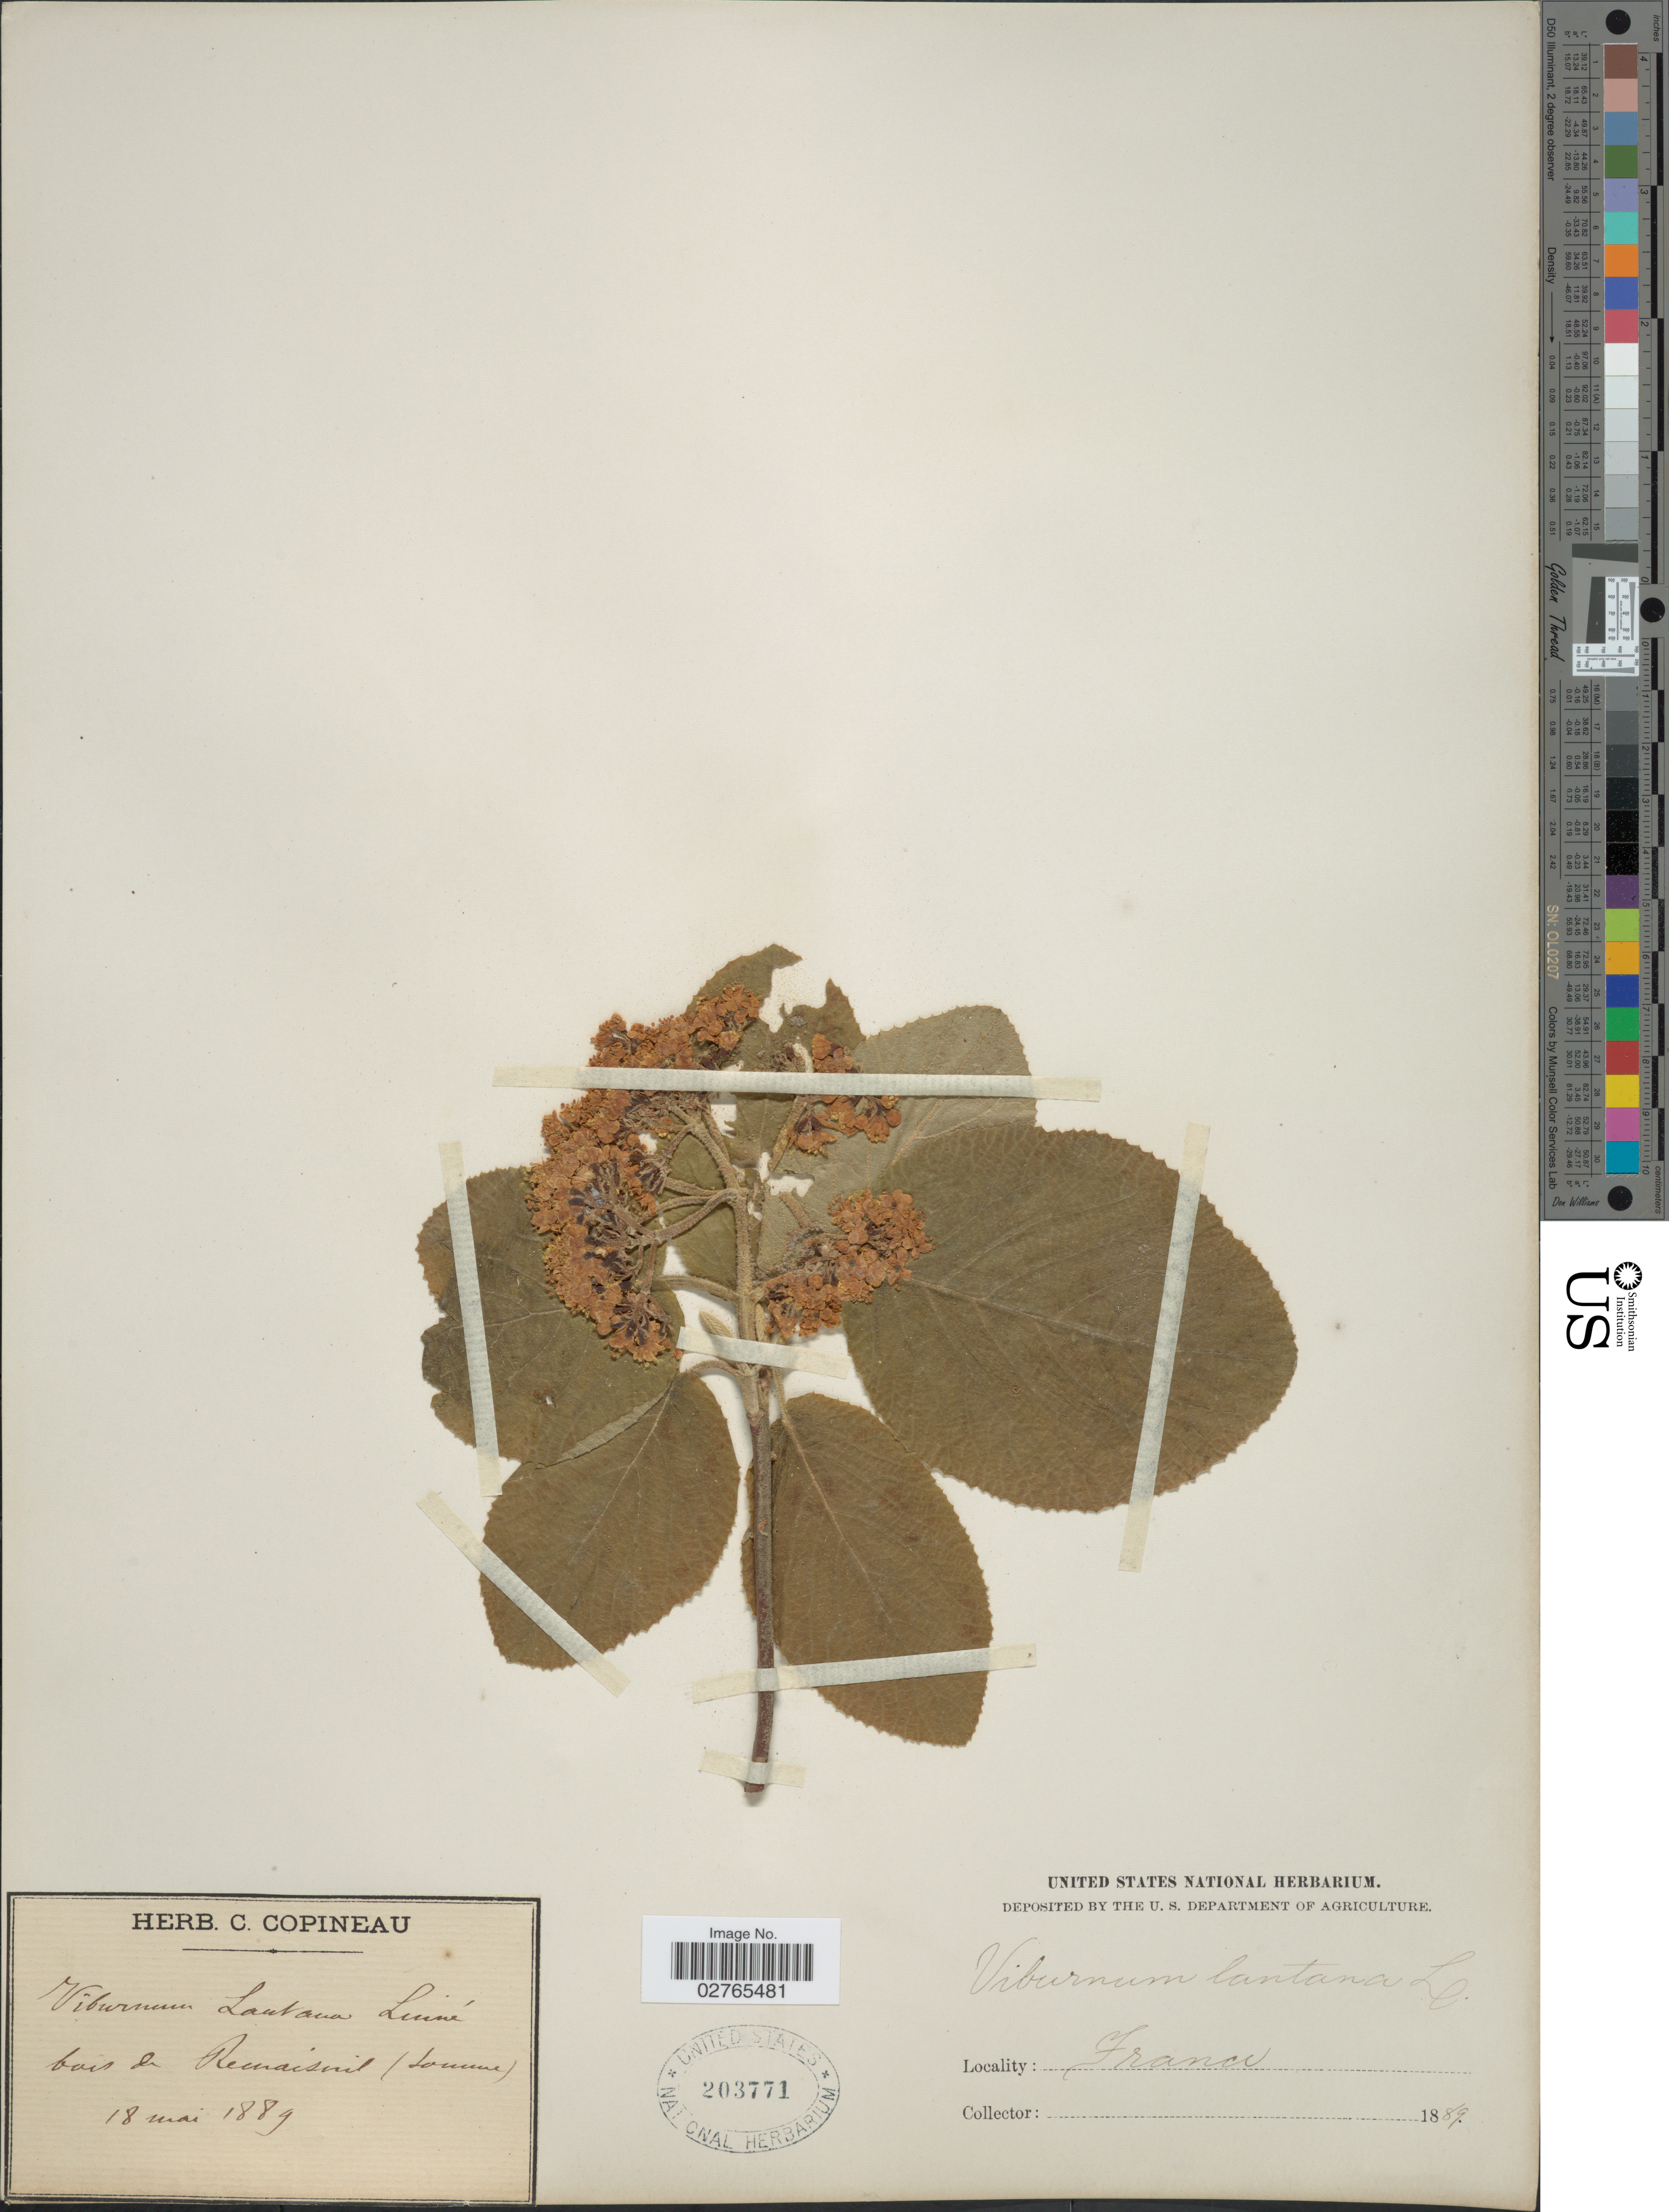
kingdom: Plantae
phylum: Tracheophyta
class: Magnoliopsida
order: Dipsacales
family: Viburnaceae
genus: Viburnum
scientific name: Viburnum lantana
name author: L.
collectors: ex herb. C. Copineau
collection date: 1889-05-18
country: France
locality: Bois de Remaisint (savane)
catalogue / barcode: US 203771